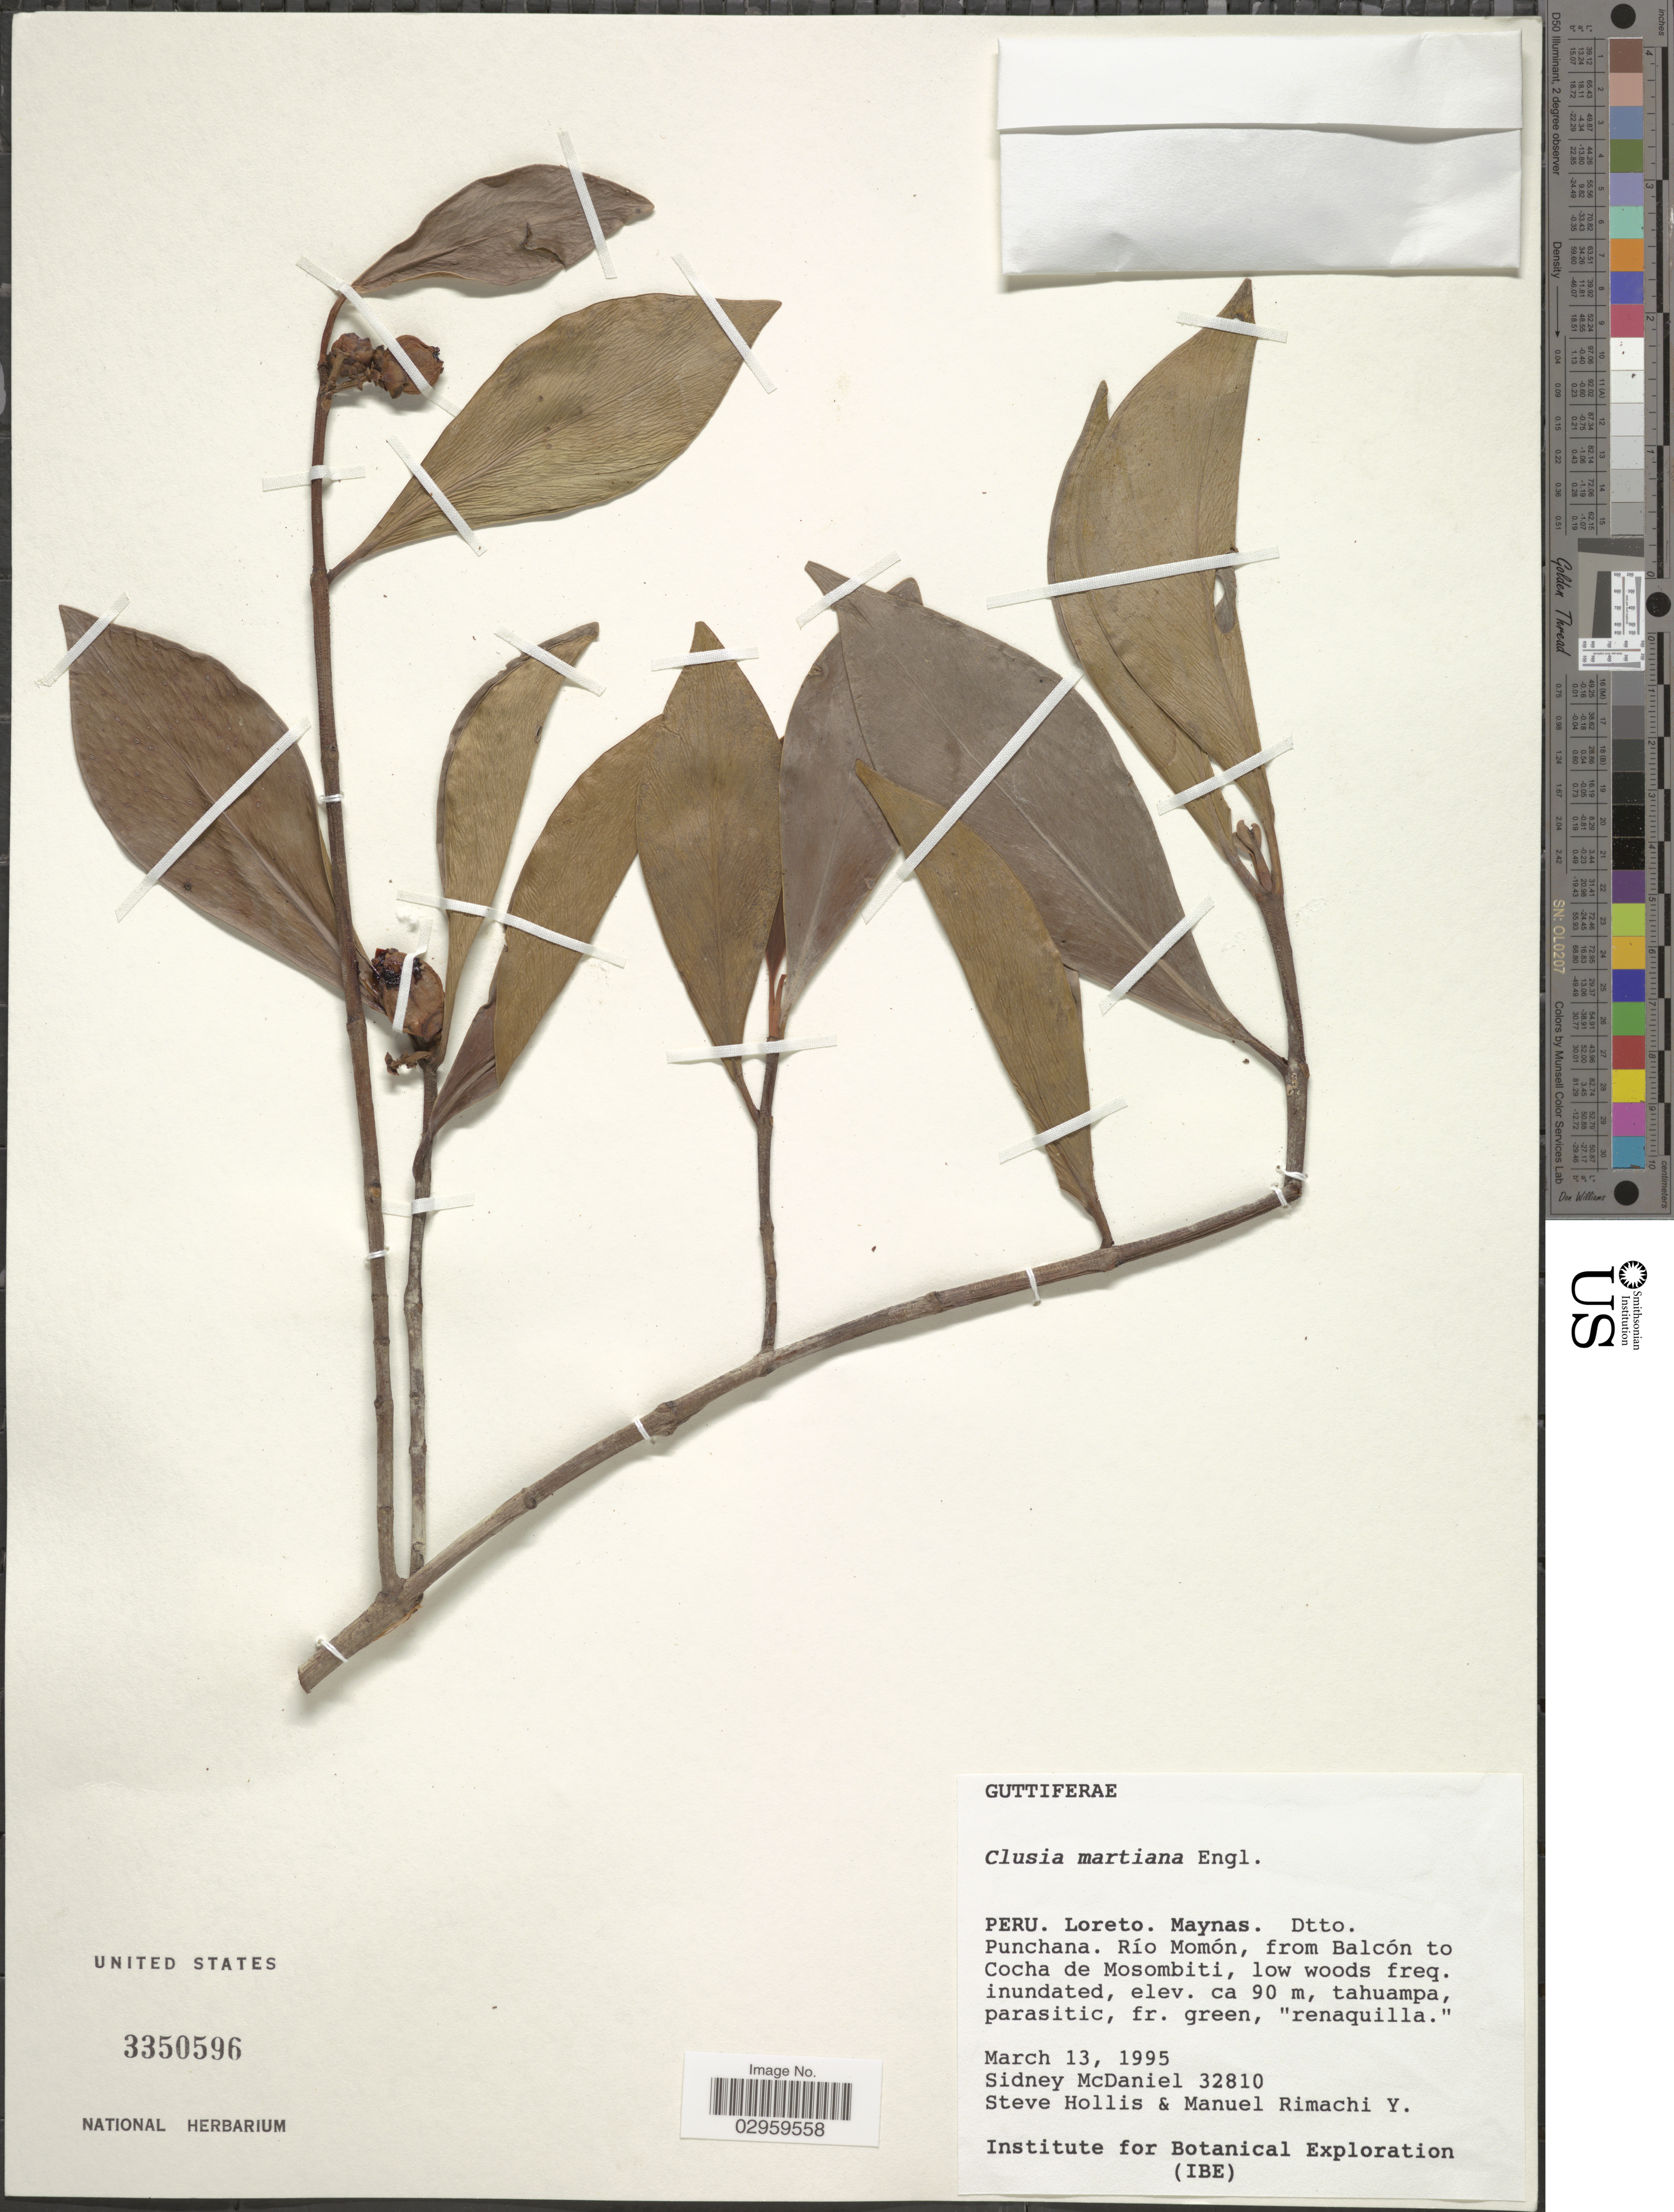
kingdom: Plantae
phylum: Tracheophyta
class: Magnoliopsida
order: Malpighiales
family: Clusiaceae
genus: Clusia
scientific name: Clusia martiana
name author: Engl.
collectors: S. McDaniel, S. Hollis & M. Rimachi Y.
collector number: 32810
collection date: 1995-03-13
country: Peru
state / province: Loreto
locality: Maynas. Dtto. Punchana. Río Momón, from Balcón to Cocha de Mosombiti.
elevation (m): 90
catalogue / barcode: US 3350596